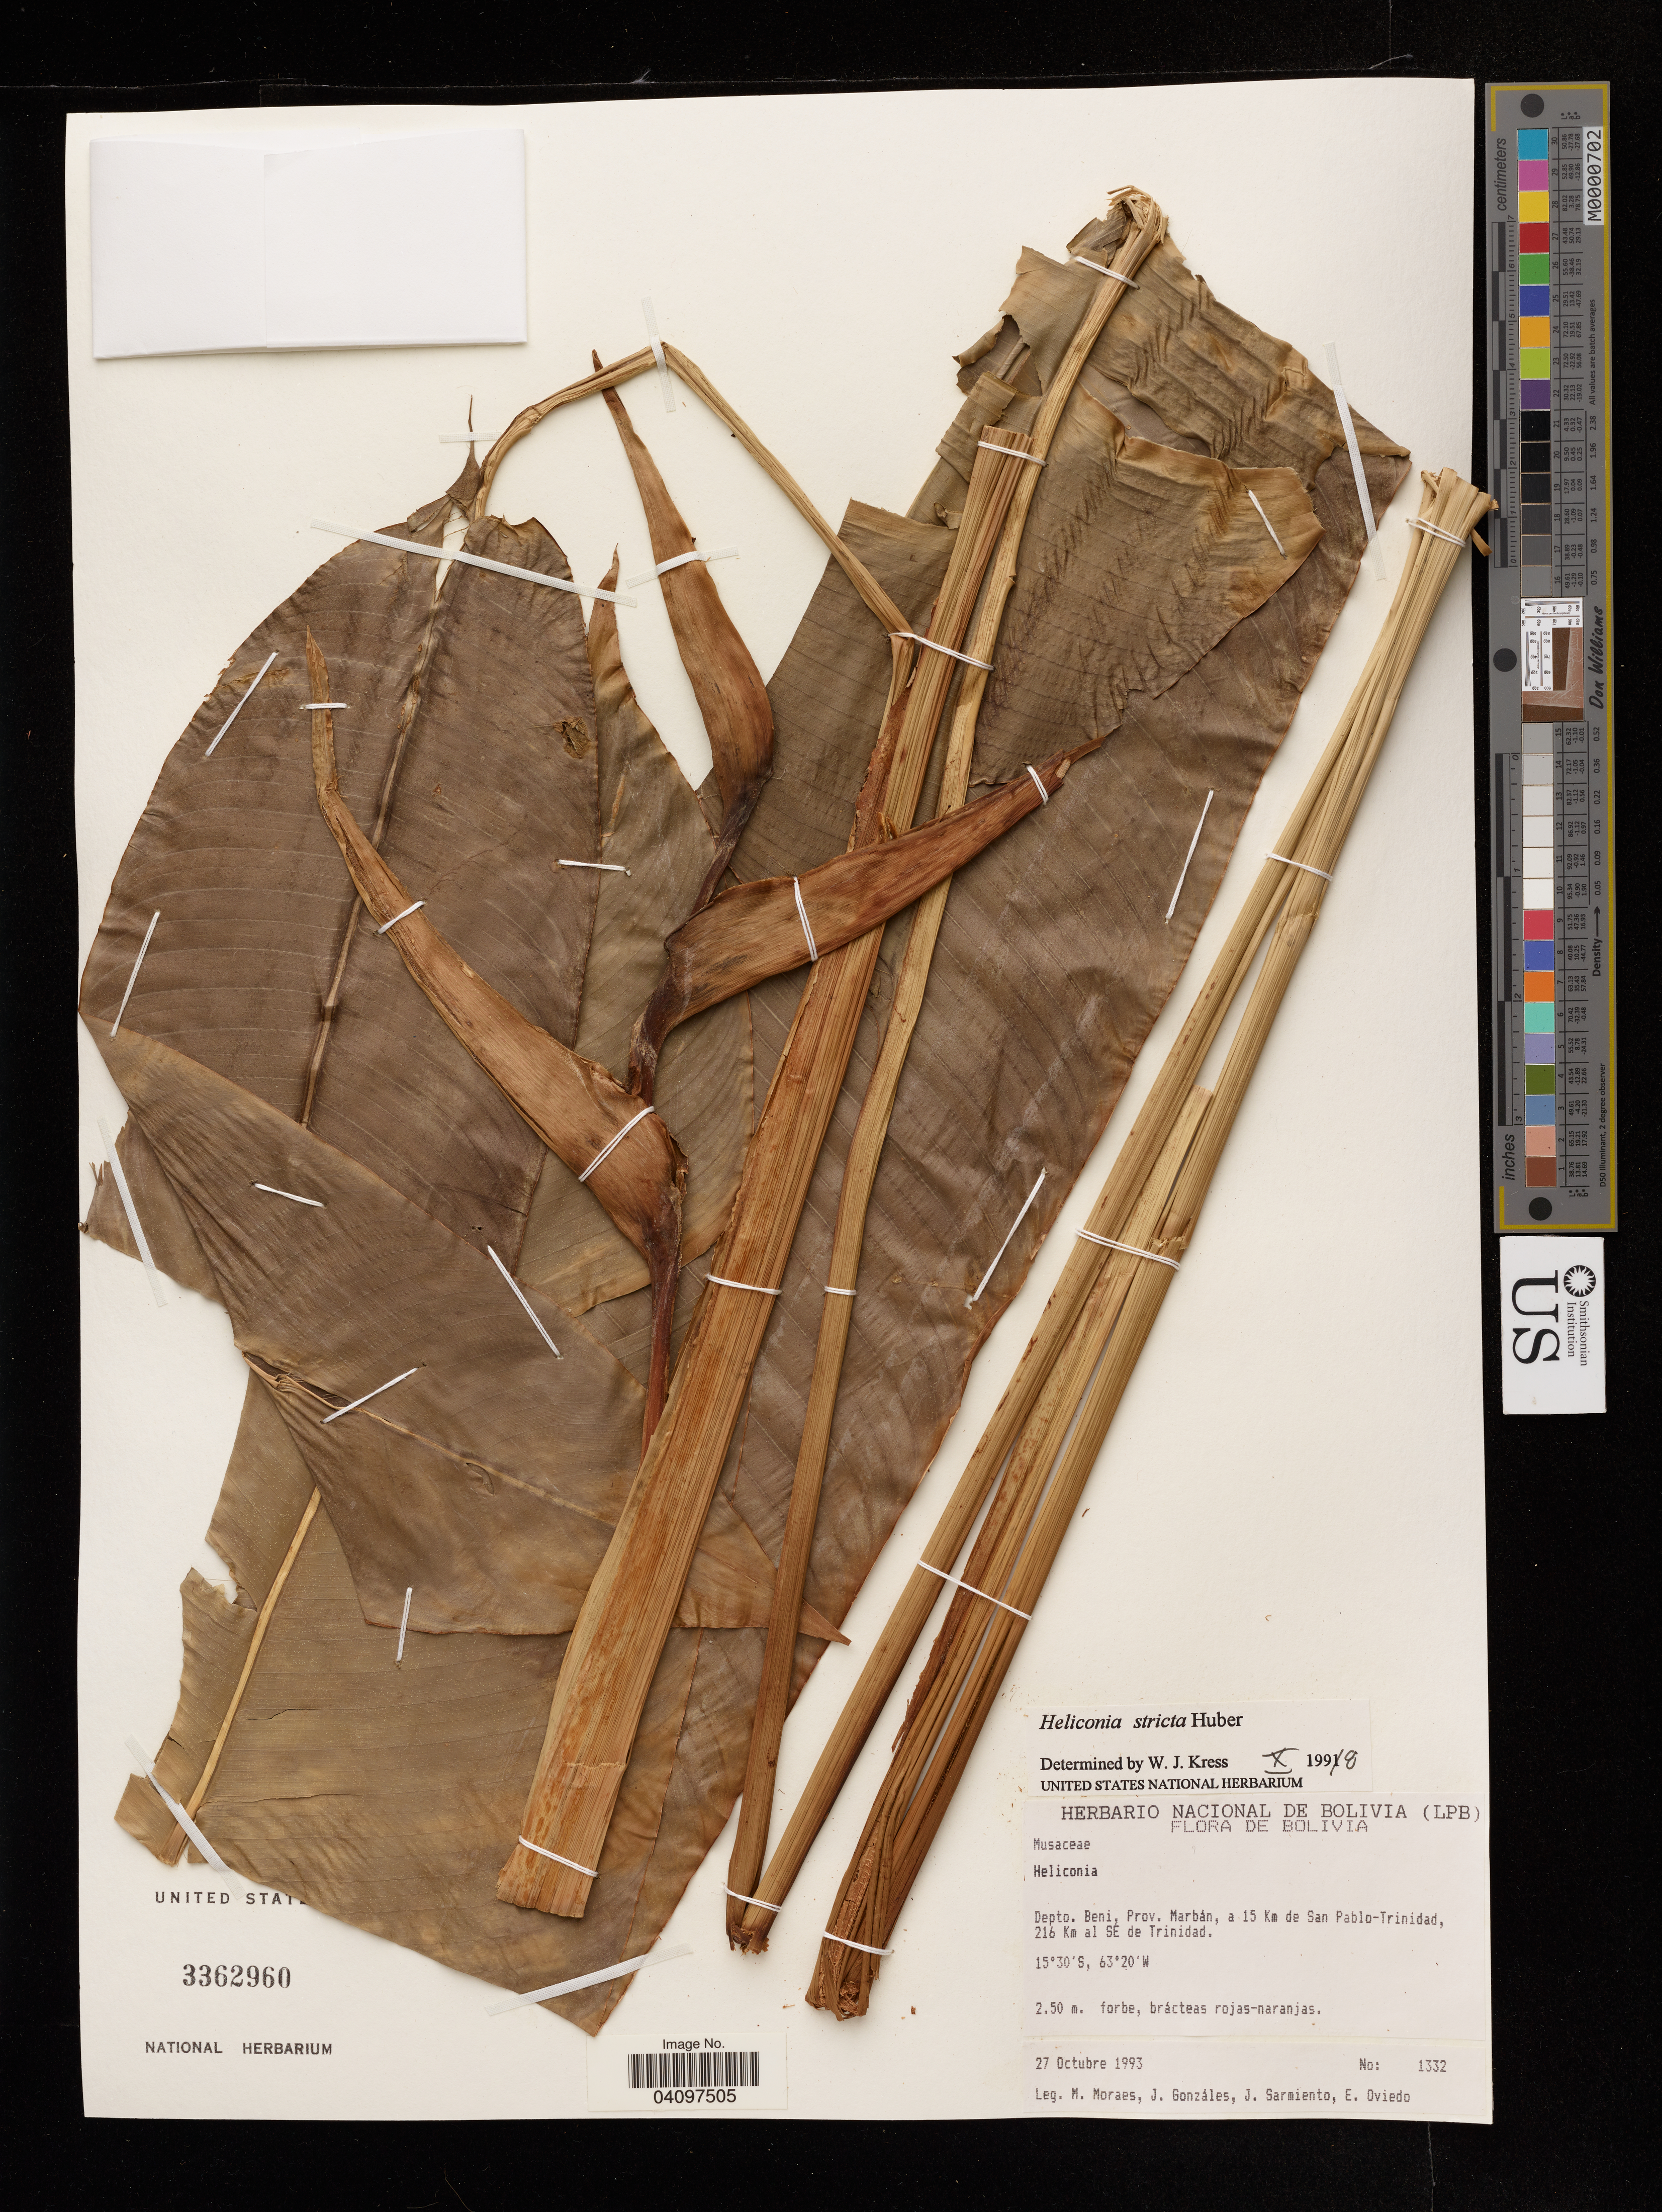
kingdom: Plantae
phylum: Tracheophyta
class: Liliopsida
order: Zingiberales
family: Heliconiaceae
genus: Heliconia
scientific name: Heliconia sp.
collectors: M. Moraes, J. Gonzales, J. Sarmiento & E. Oviedo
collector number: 1332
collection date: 1993-10-27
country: Bolivia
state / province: Beni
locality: Prov. Marbán, a 15 km de San Pablo-Trinidad, 216 Km al SE de Trinidad.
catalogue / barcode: US 3362960